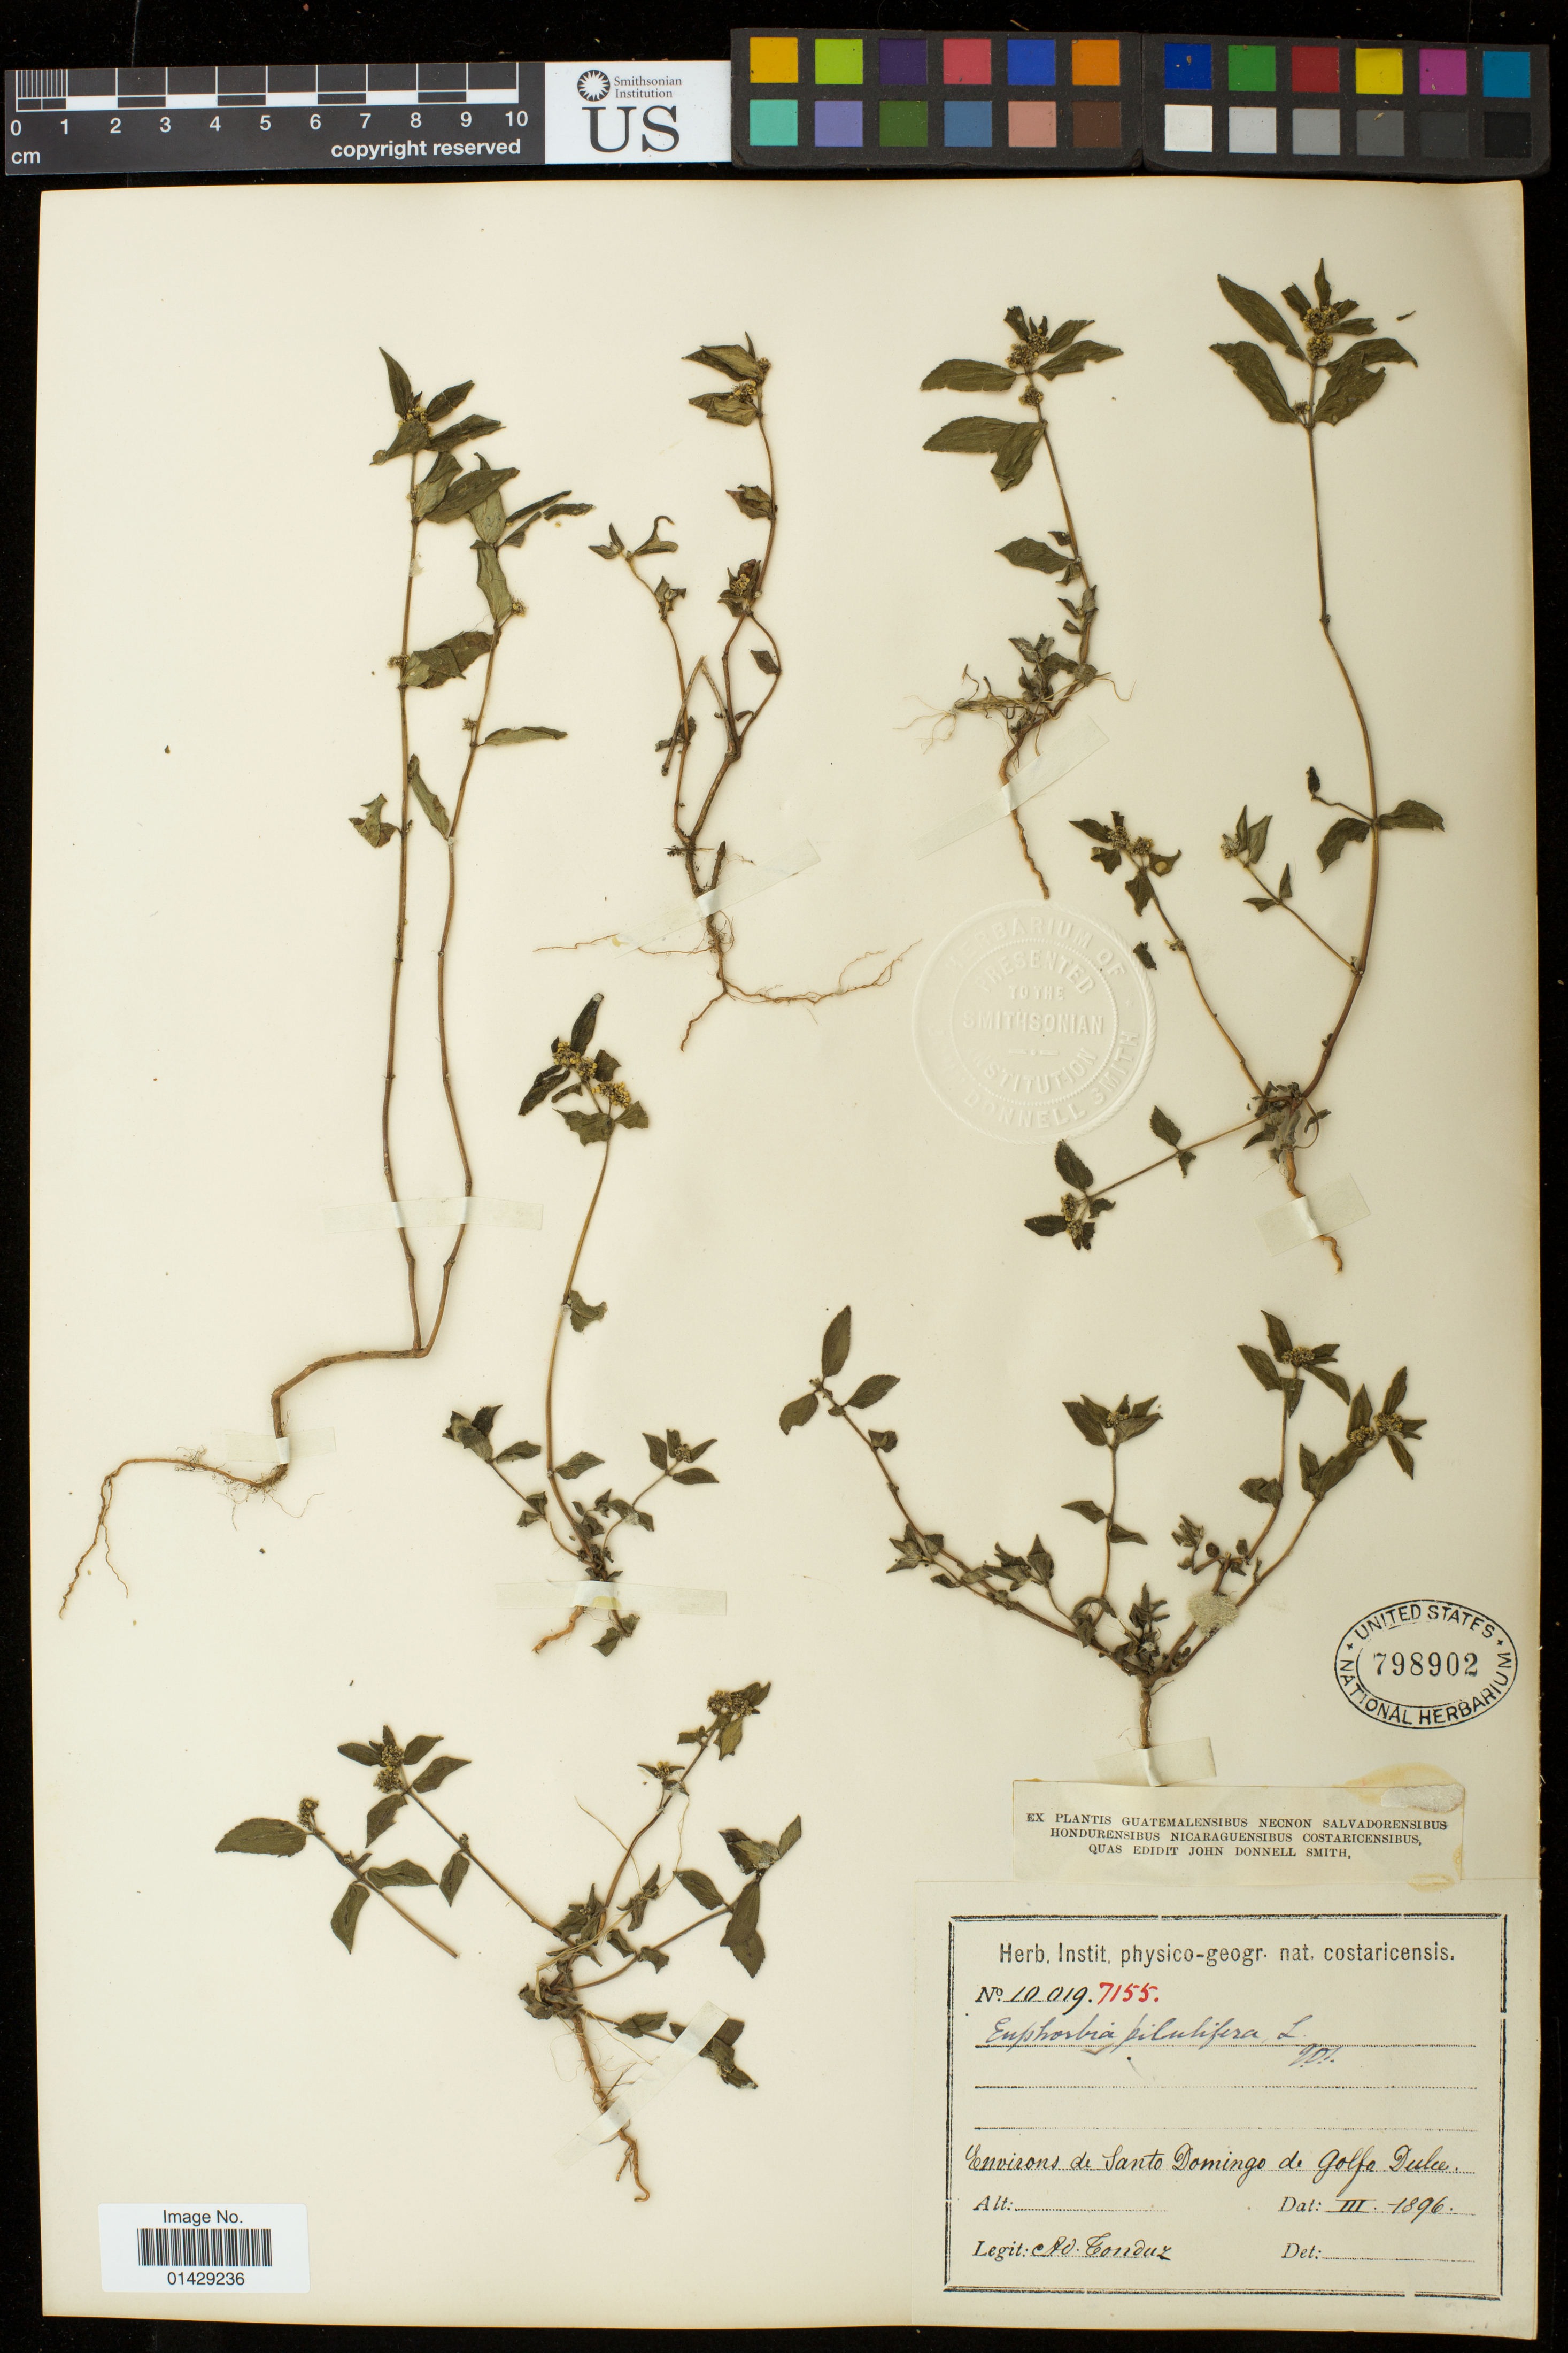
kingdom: Plantae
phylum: Tracheophyta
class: Magnoliopsida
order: Malpighiales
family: Euphorbiaceae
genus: Euphorbia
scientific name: Euphorbia hirta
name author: L.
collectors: A. Tonduz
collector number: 10019, 7155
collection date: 1896-03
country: Costa Rica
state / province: Puntarenas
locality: Environs de Santo Domingo de Golfo Dulce.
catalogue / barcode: US 798902